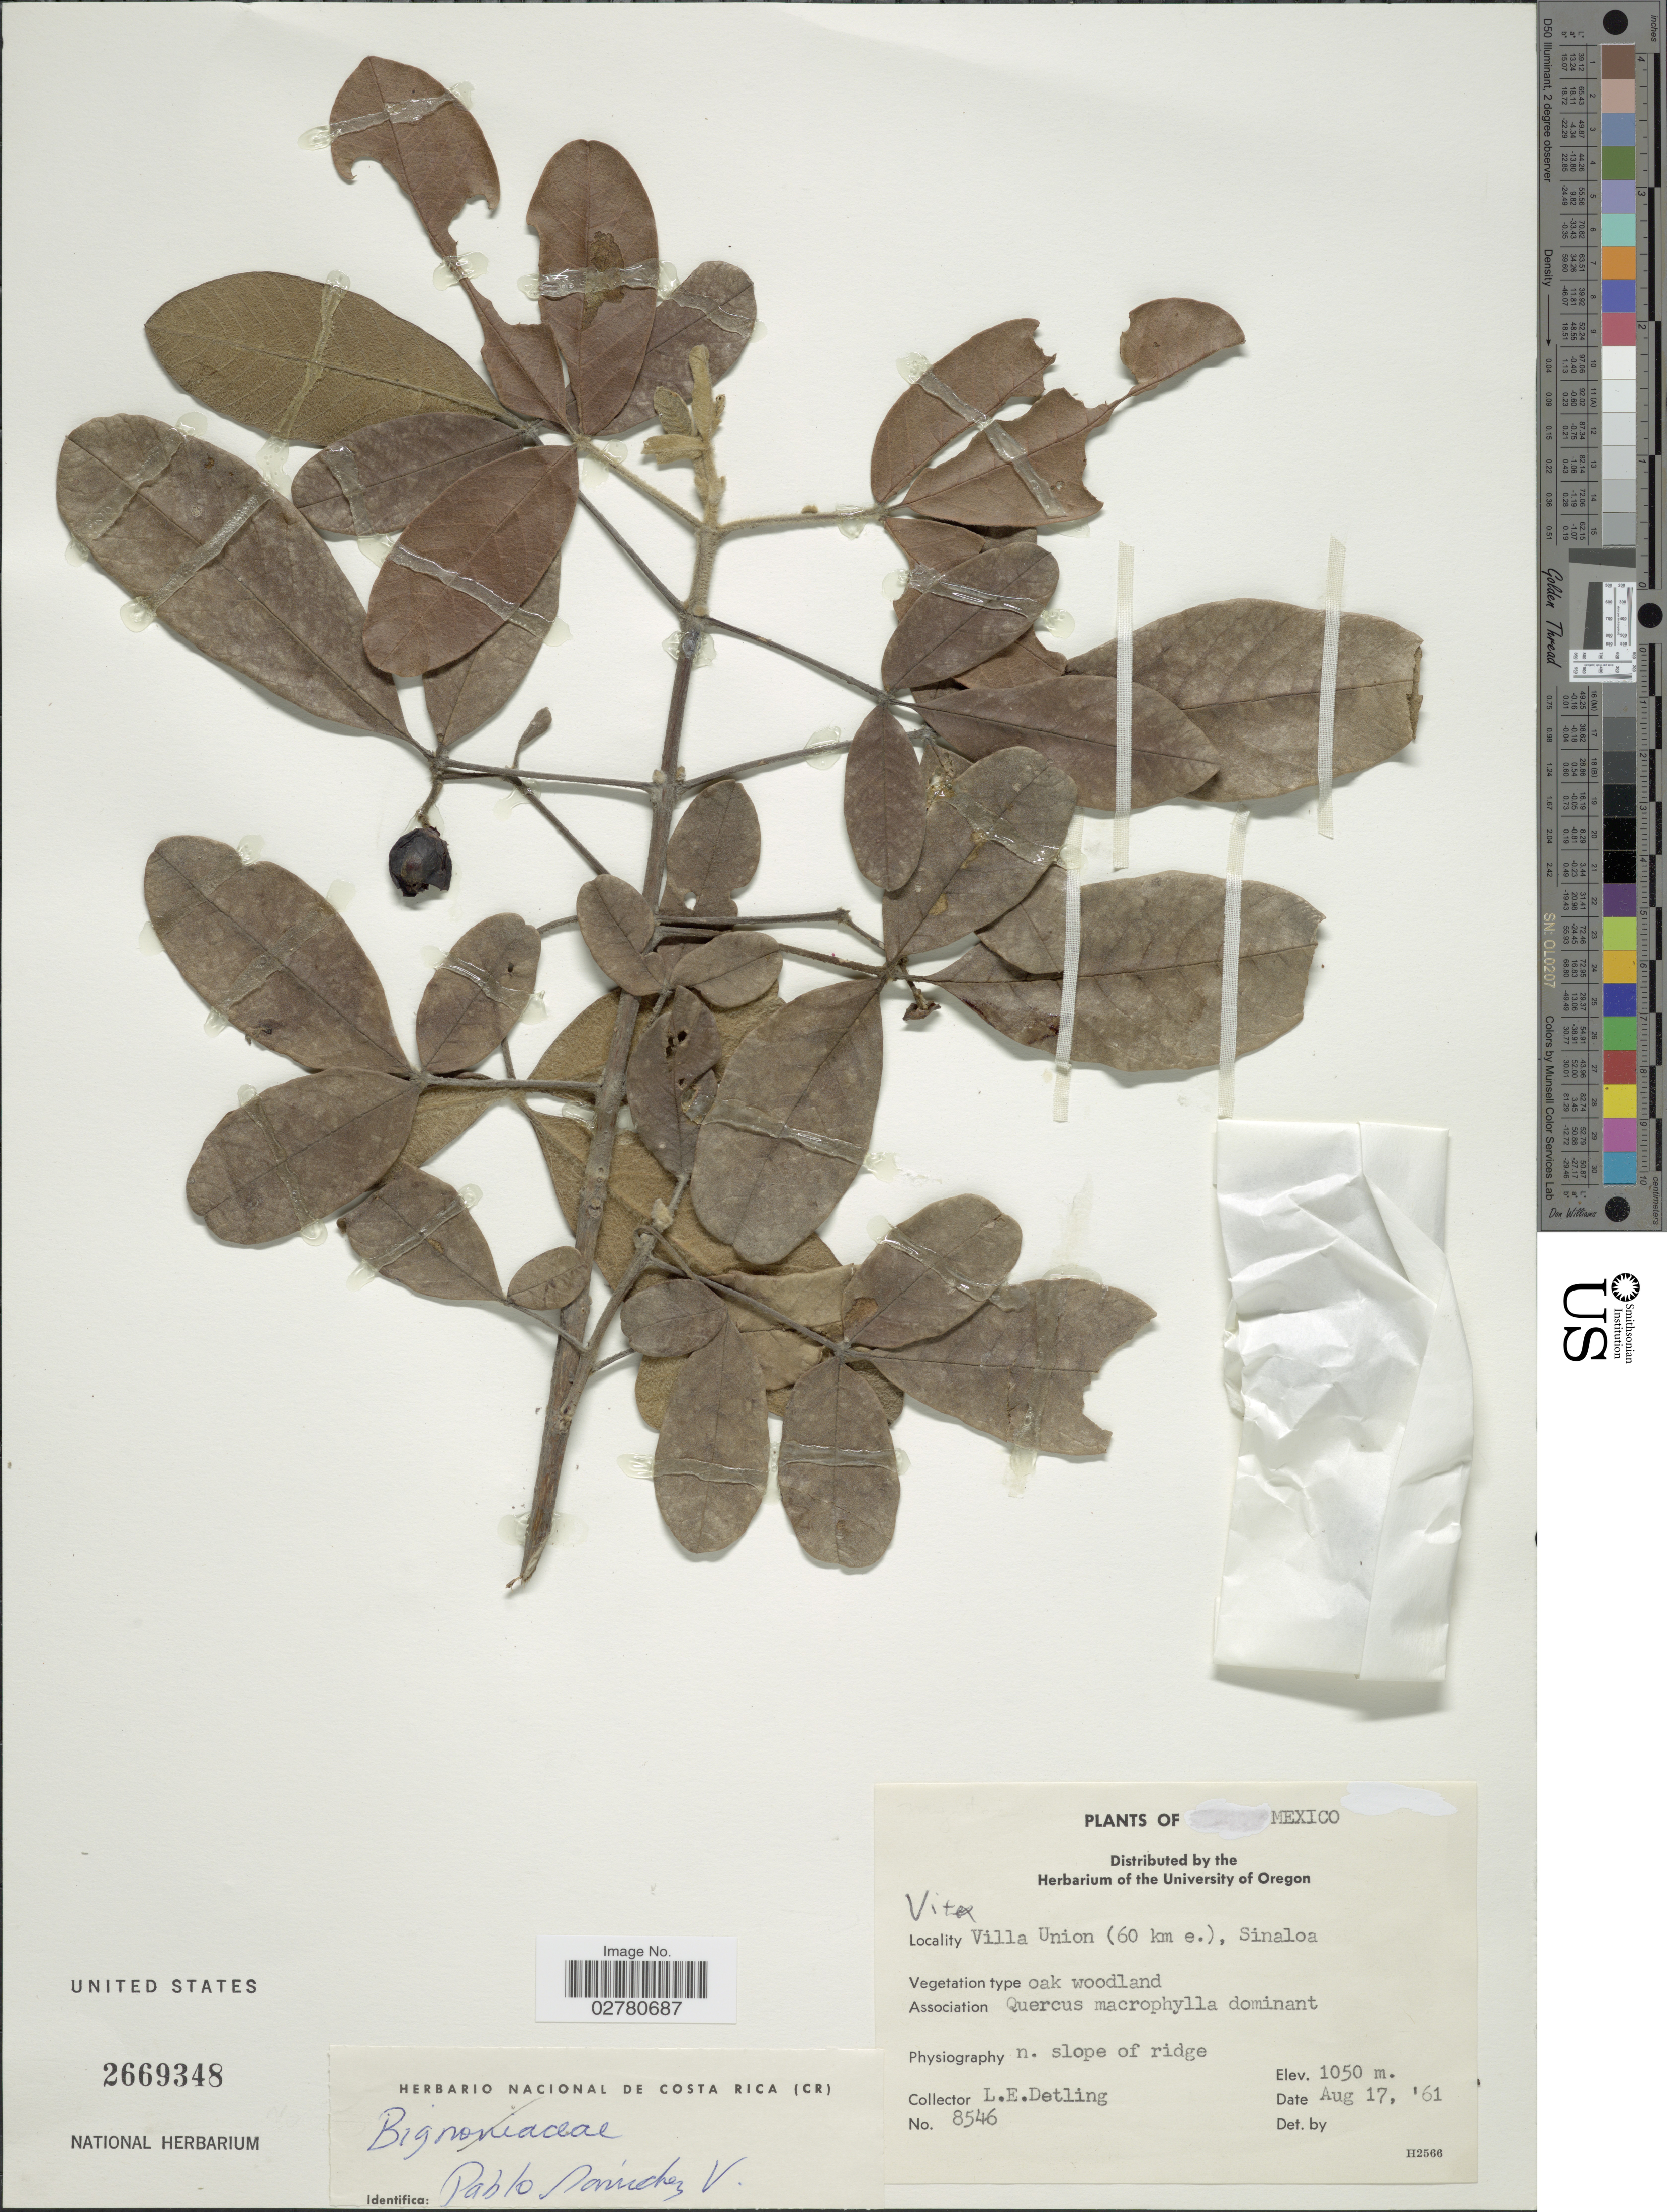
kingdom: Plantae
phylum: Tracheophyta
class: Magnoliopsida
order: Lamiales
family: Lamiaceae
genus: Vitex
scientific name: Vitex sp.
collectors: L. E. Detling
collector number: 8546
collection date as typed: Transcribed d/m/y: 17/8/61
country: Mexico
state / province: Sinaloa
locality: Villa Union (60 km e.). N. slope of ridge.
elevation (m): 1050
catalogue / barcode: US 2669348